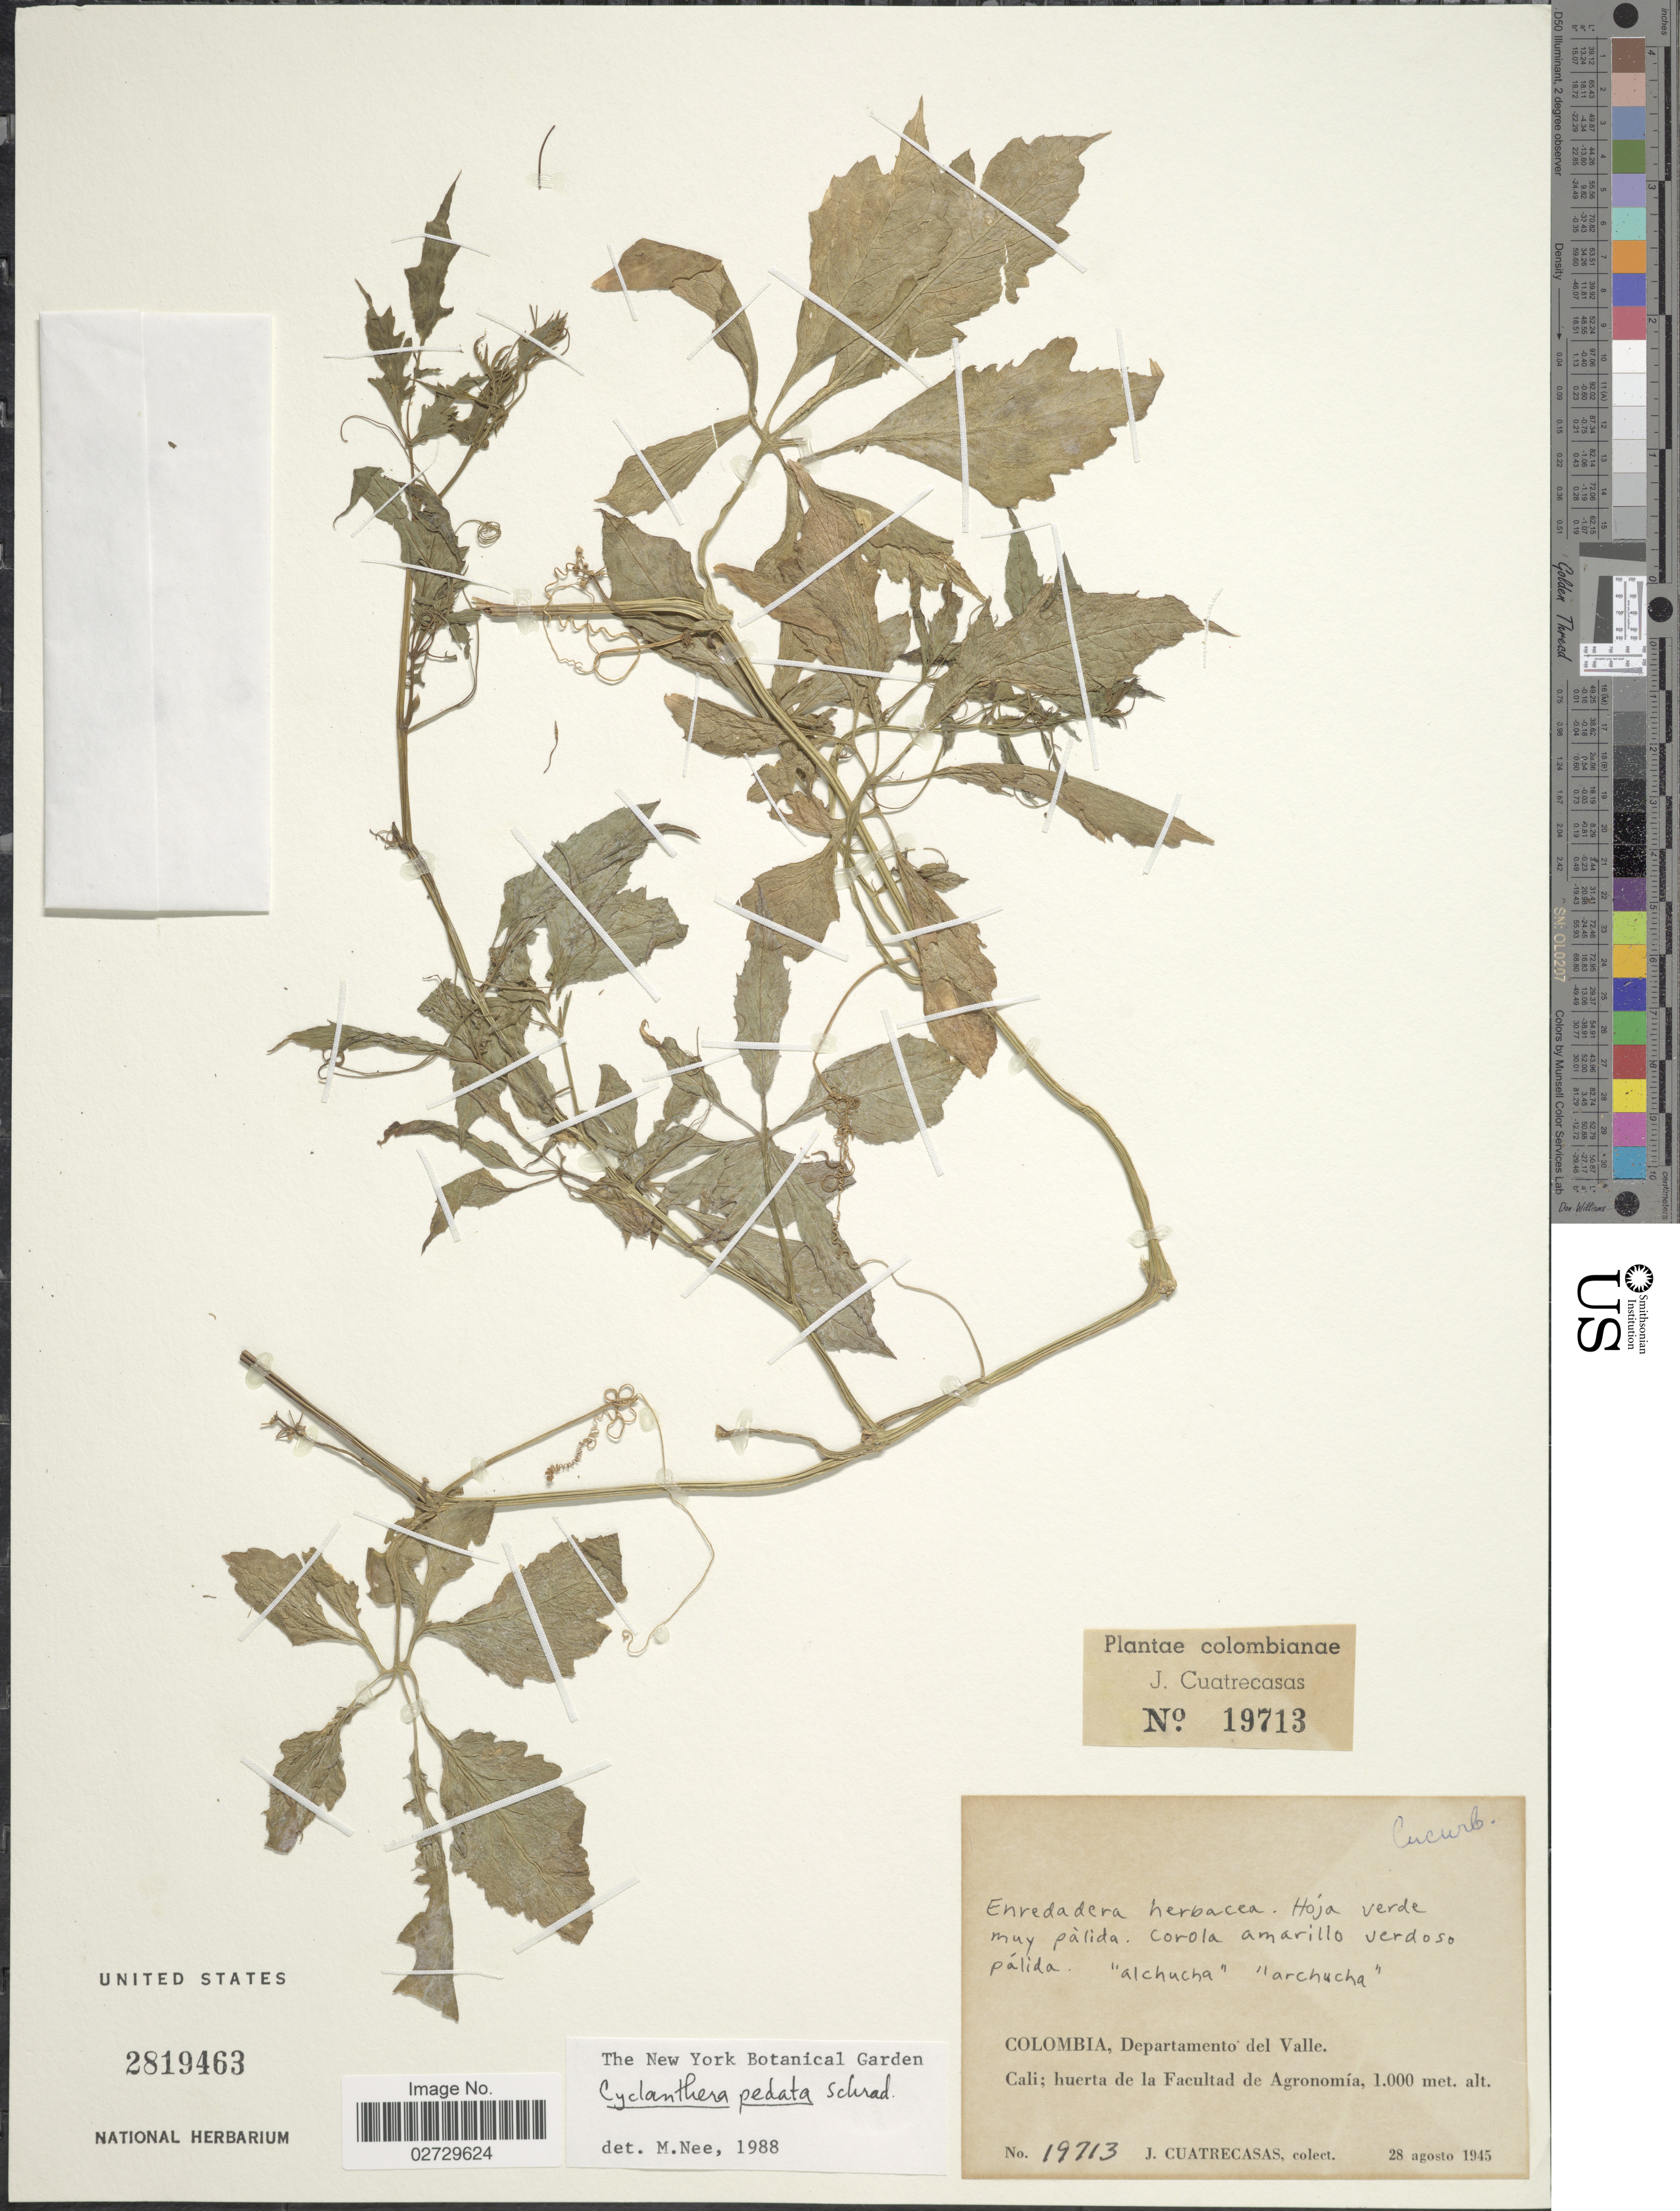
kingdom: Plantae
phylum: Tracheophyta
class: Magnoliopsida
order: Cucurbitales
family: Cucurbitaceae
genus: Cyclanthera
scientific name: Cyclanthera pedata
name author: (L.) Schrad.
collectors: J. Cuatrecasas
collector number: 19713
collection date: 1945-08-28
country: Colombia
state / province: Valle del Cauca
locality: Departamento del Valle. Cali; huerta de la Facultad de Agronomia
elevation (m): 1000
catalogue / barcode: US 2819463